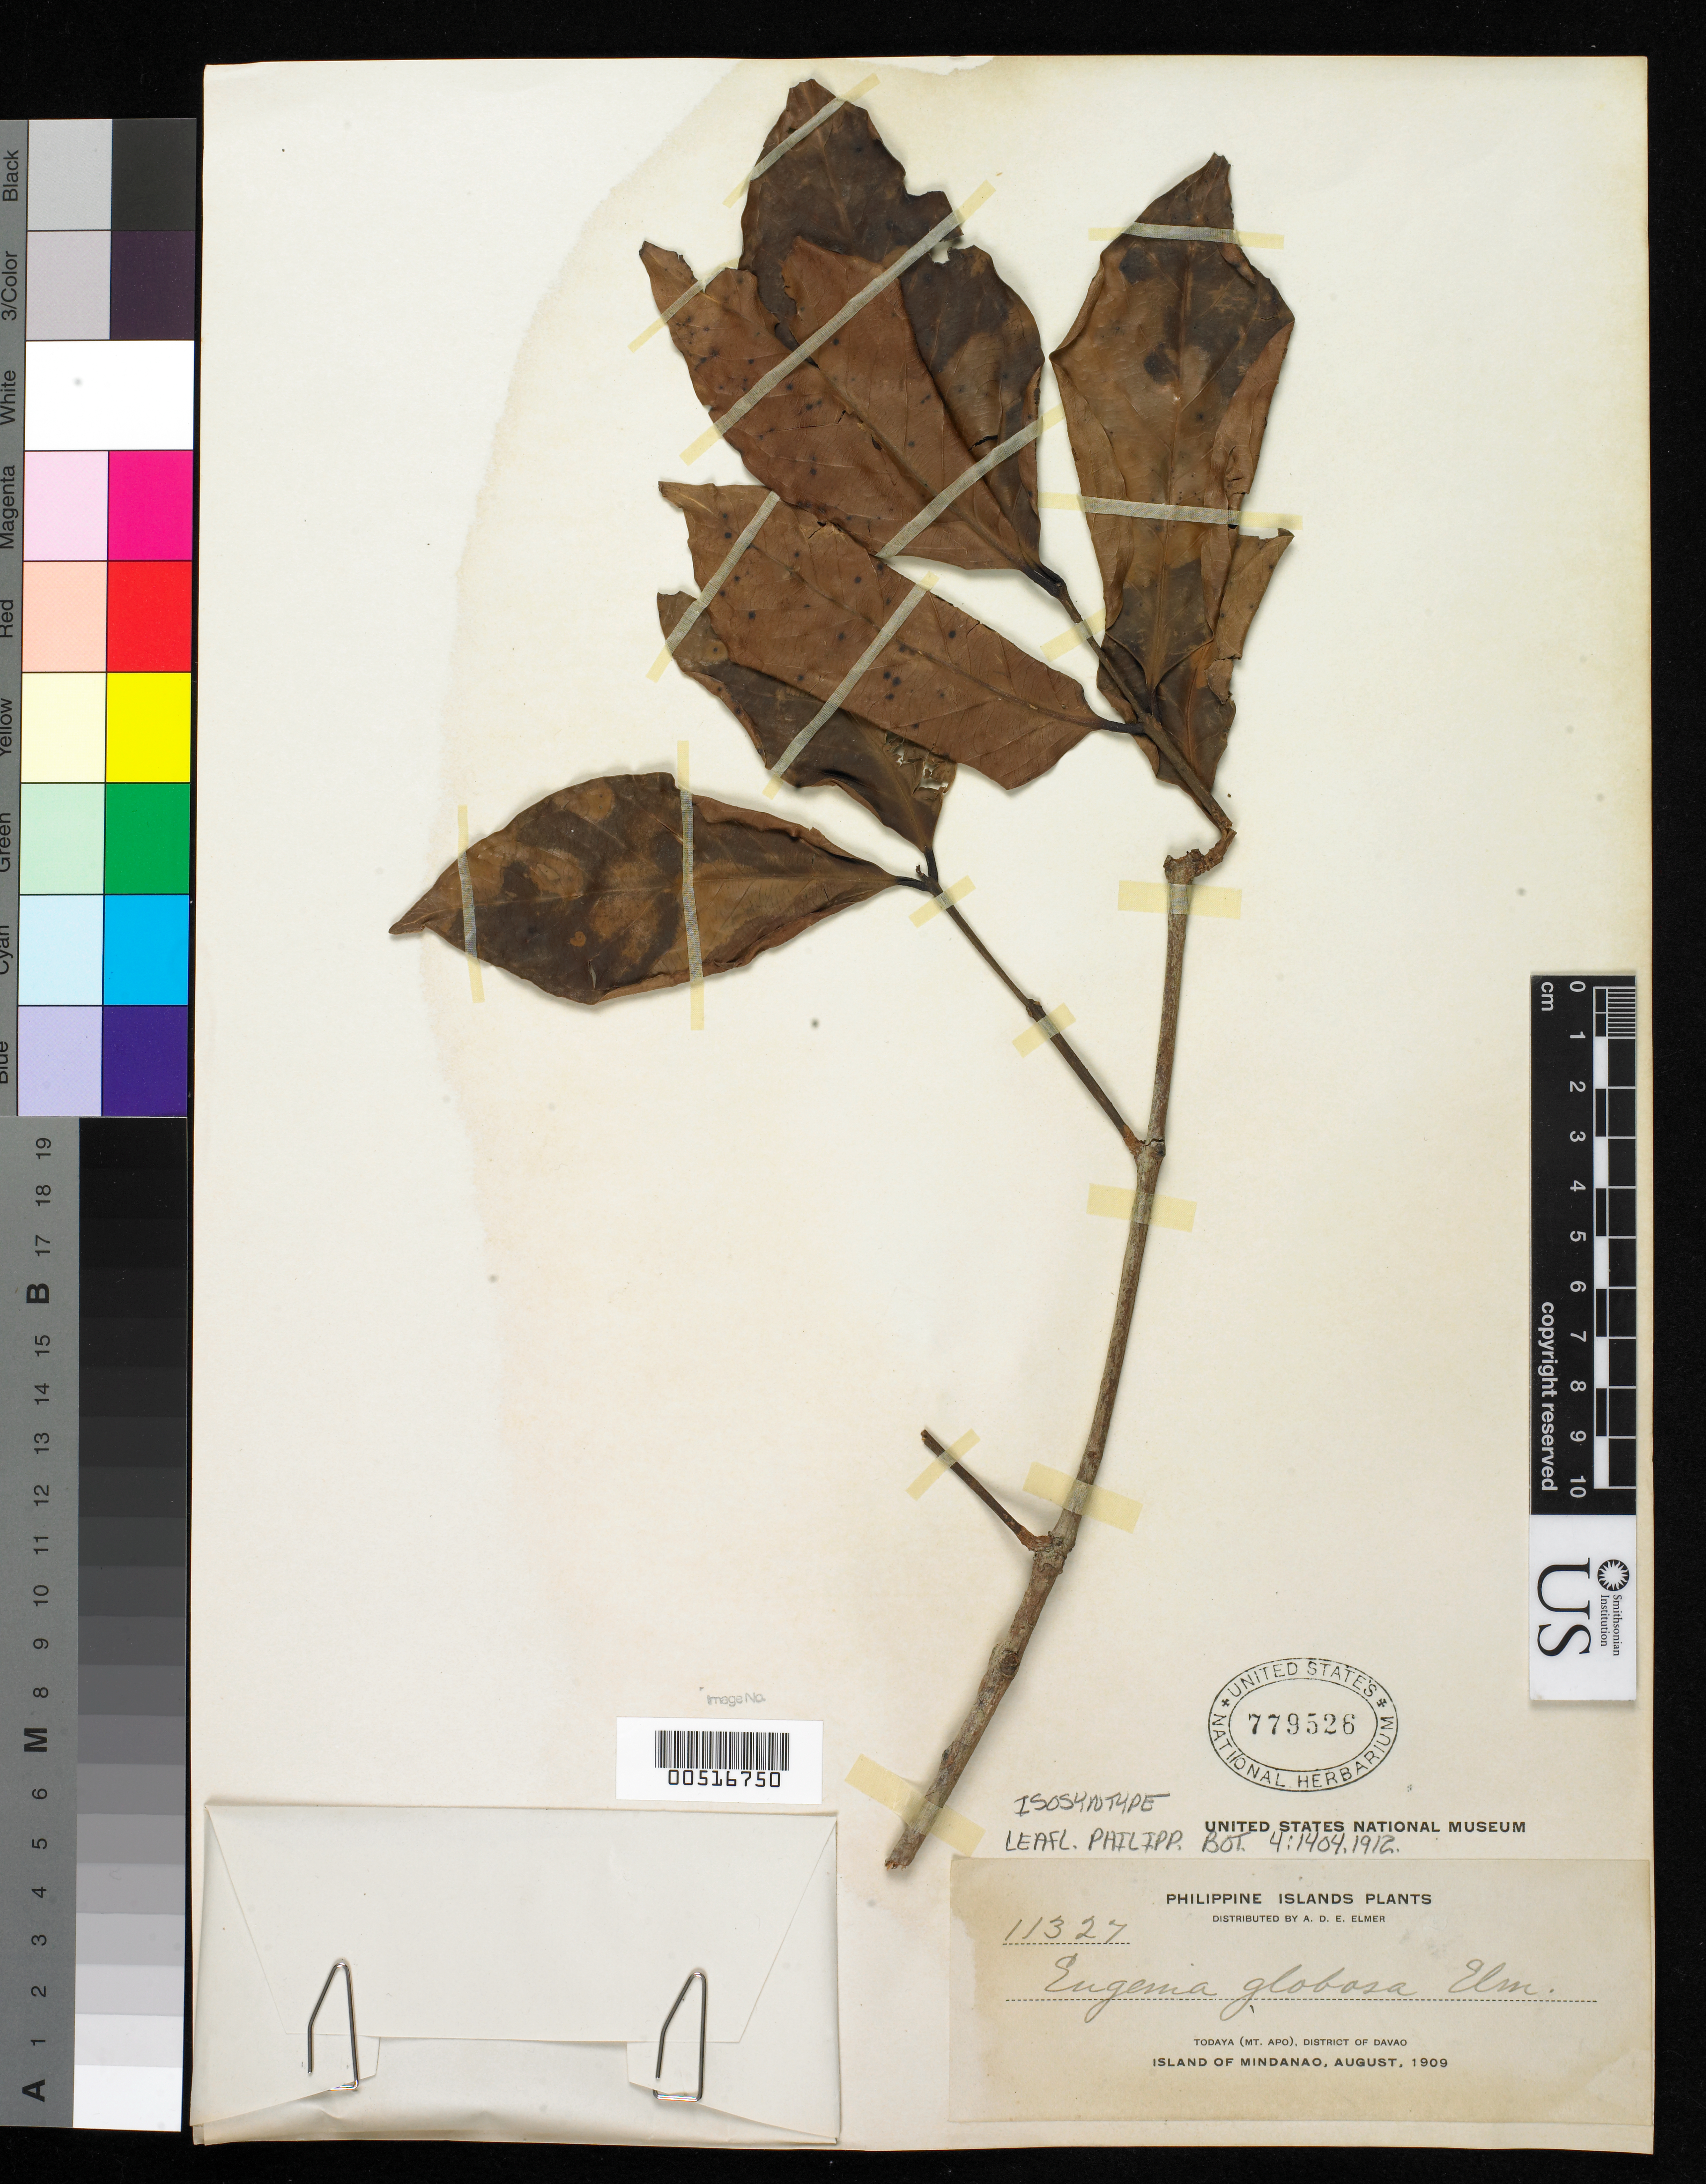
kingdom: Plantae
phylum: Tracheophyta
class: Magnoliopsida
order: Myrtales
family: Myrtaceae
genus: Eugenia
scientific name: Eugenia globosa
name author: Elmer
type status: Isosyntype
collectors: A. D. E. Elmer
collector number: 11327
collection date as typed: Aug 1909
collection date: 1909-08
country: Philippines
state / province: Davao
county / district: Davao del Sur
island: Mindanao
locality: Todaya (Mt. Apo), District of Davao, Island of Mindanao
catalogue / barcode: US 779526